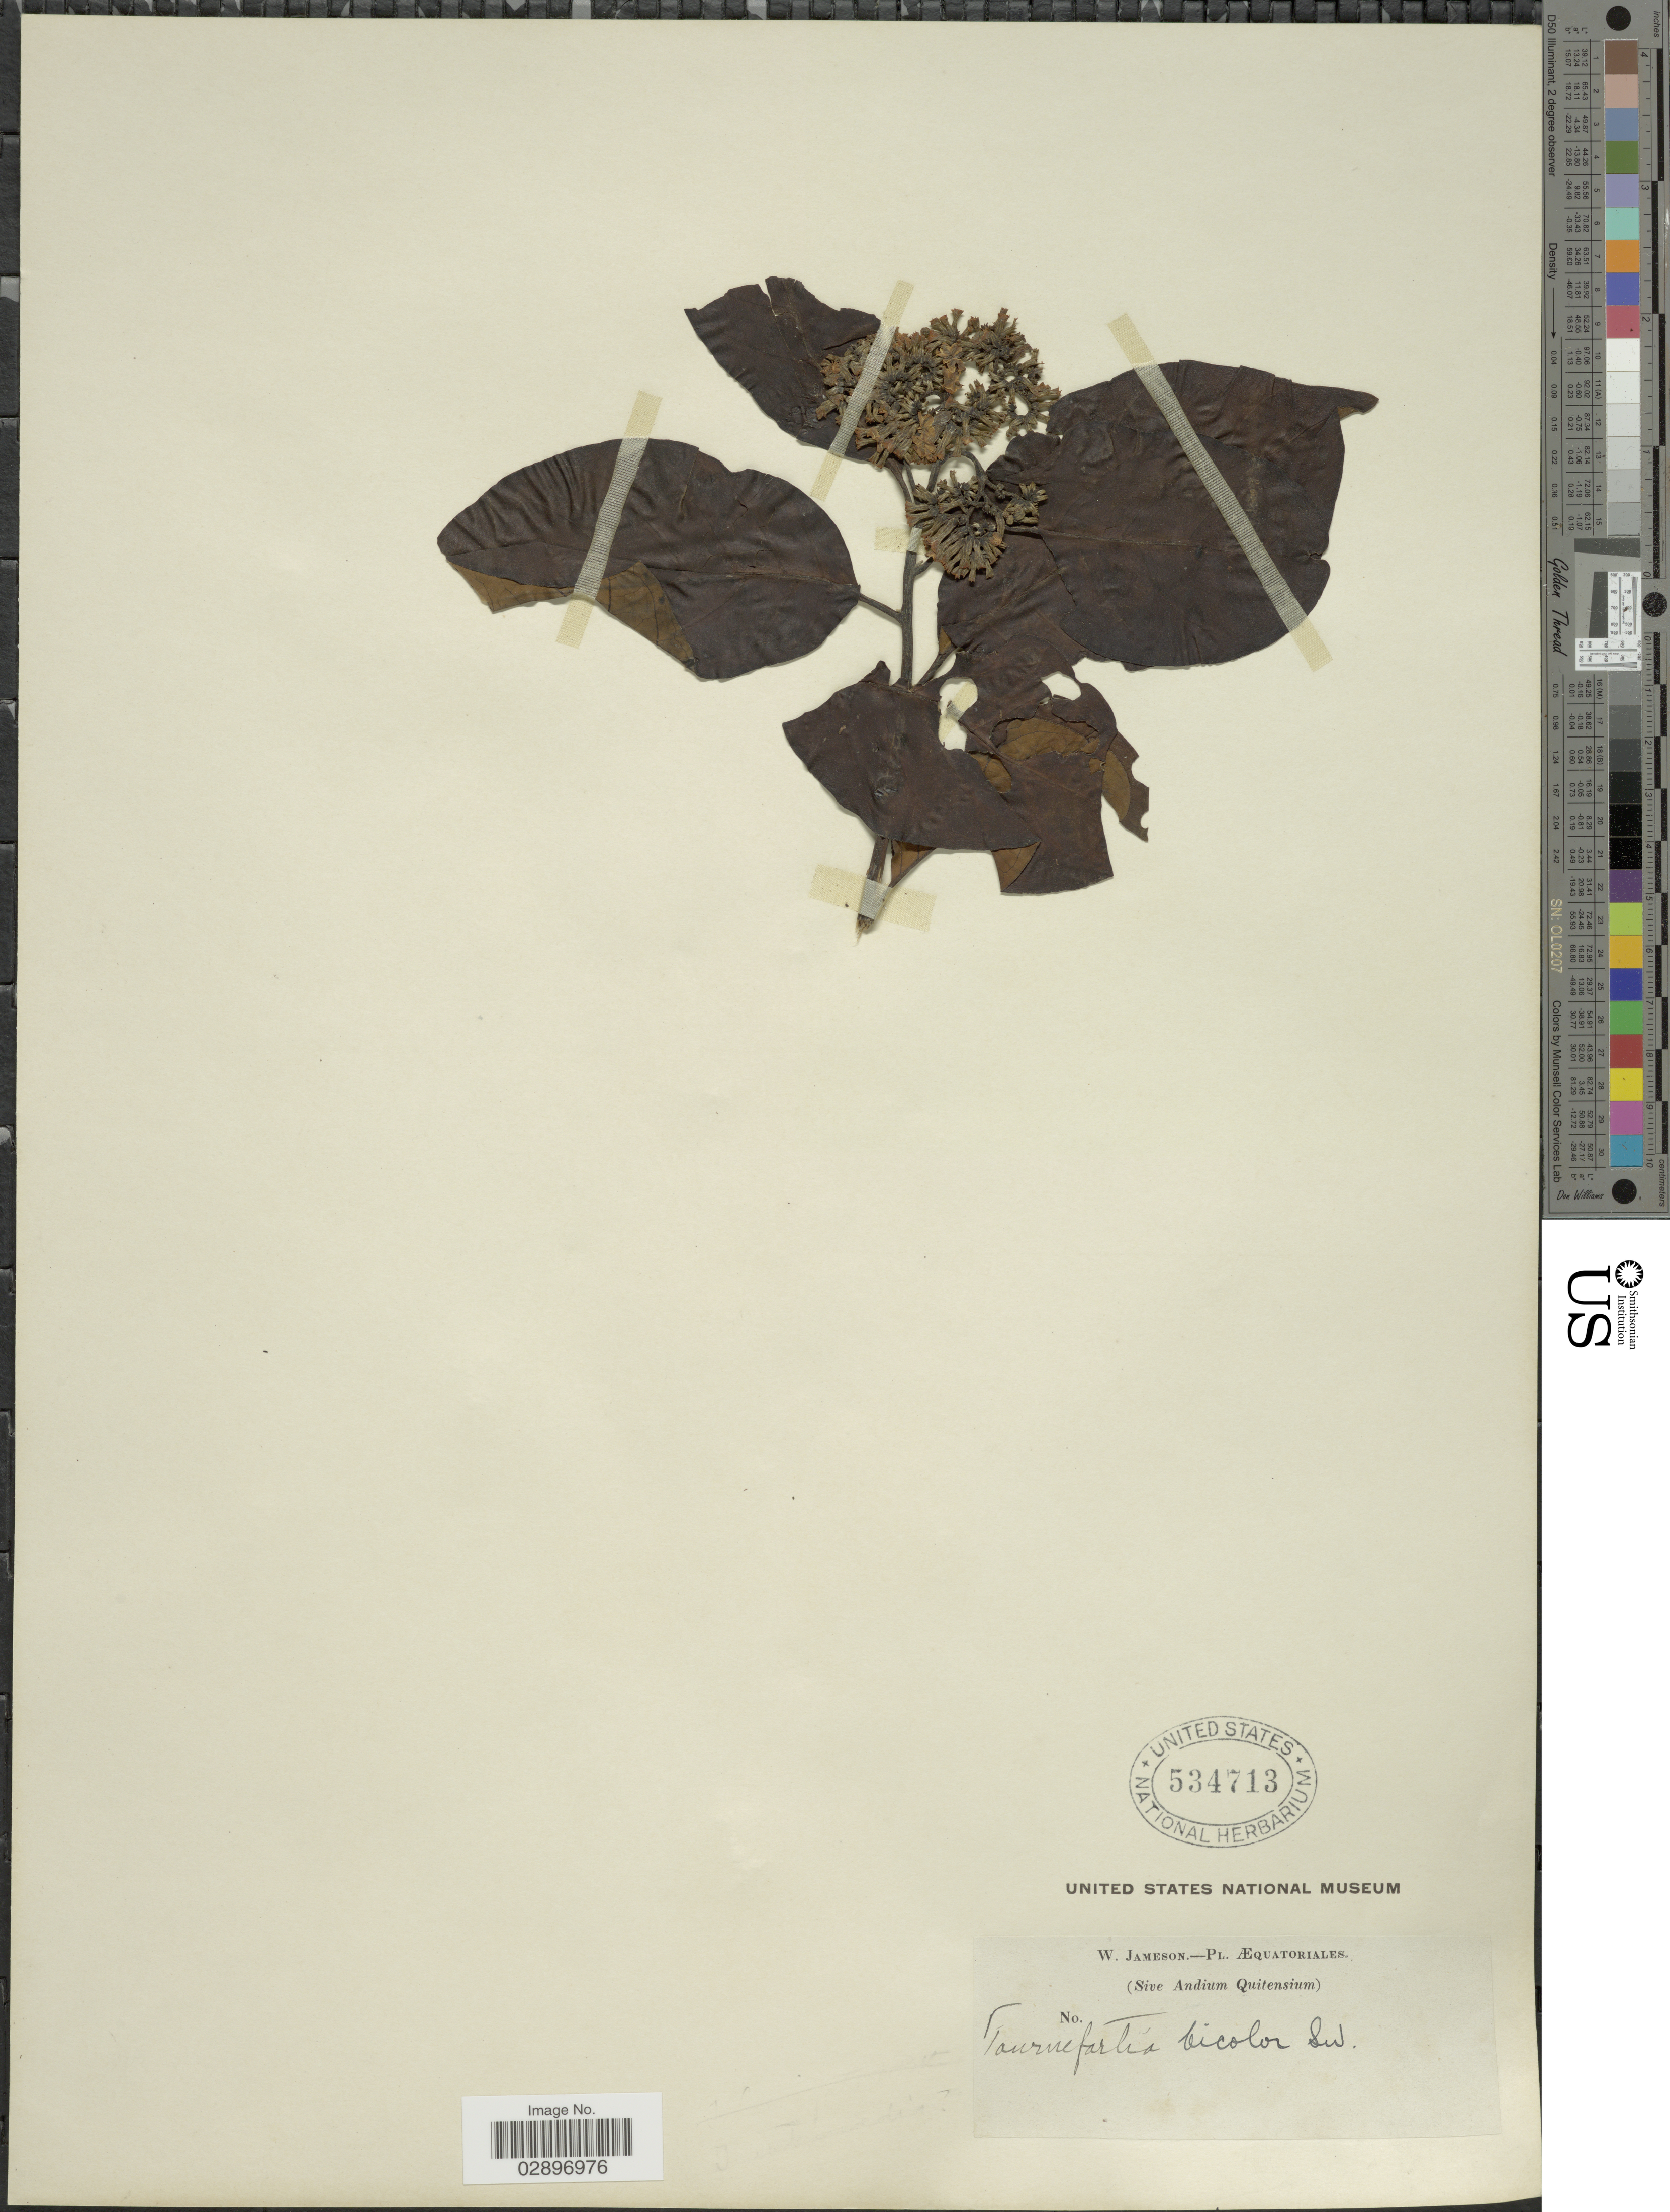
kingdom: Plantae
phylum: Tracheophyta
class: Magnoliopsida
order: Boraginales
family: Heliotropiaceae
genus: Tournefortia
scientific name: Tournefortia bicolor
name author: Sw.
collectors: W. Jameson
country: Ecuador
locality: Æquatoriales. (Sive Andium Quitensium).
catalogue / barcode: US 534713